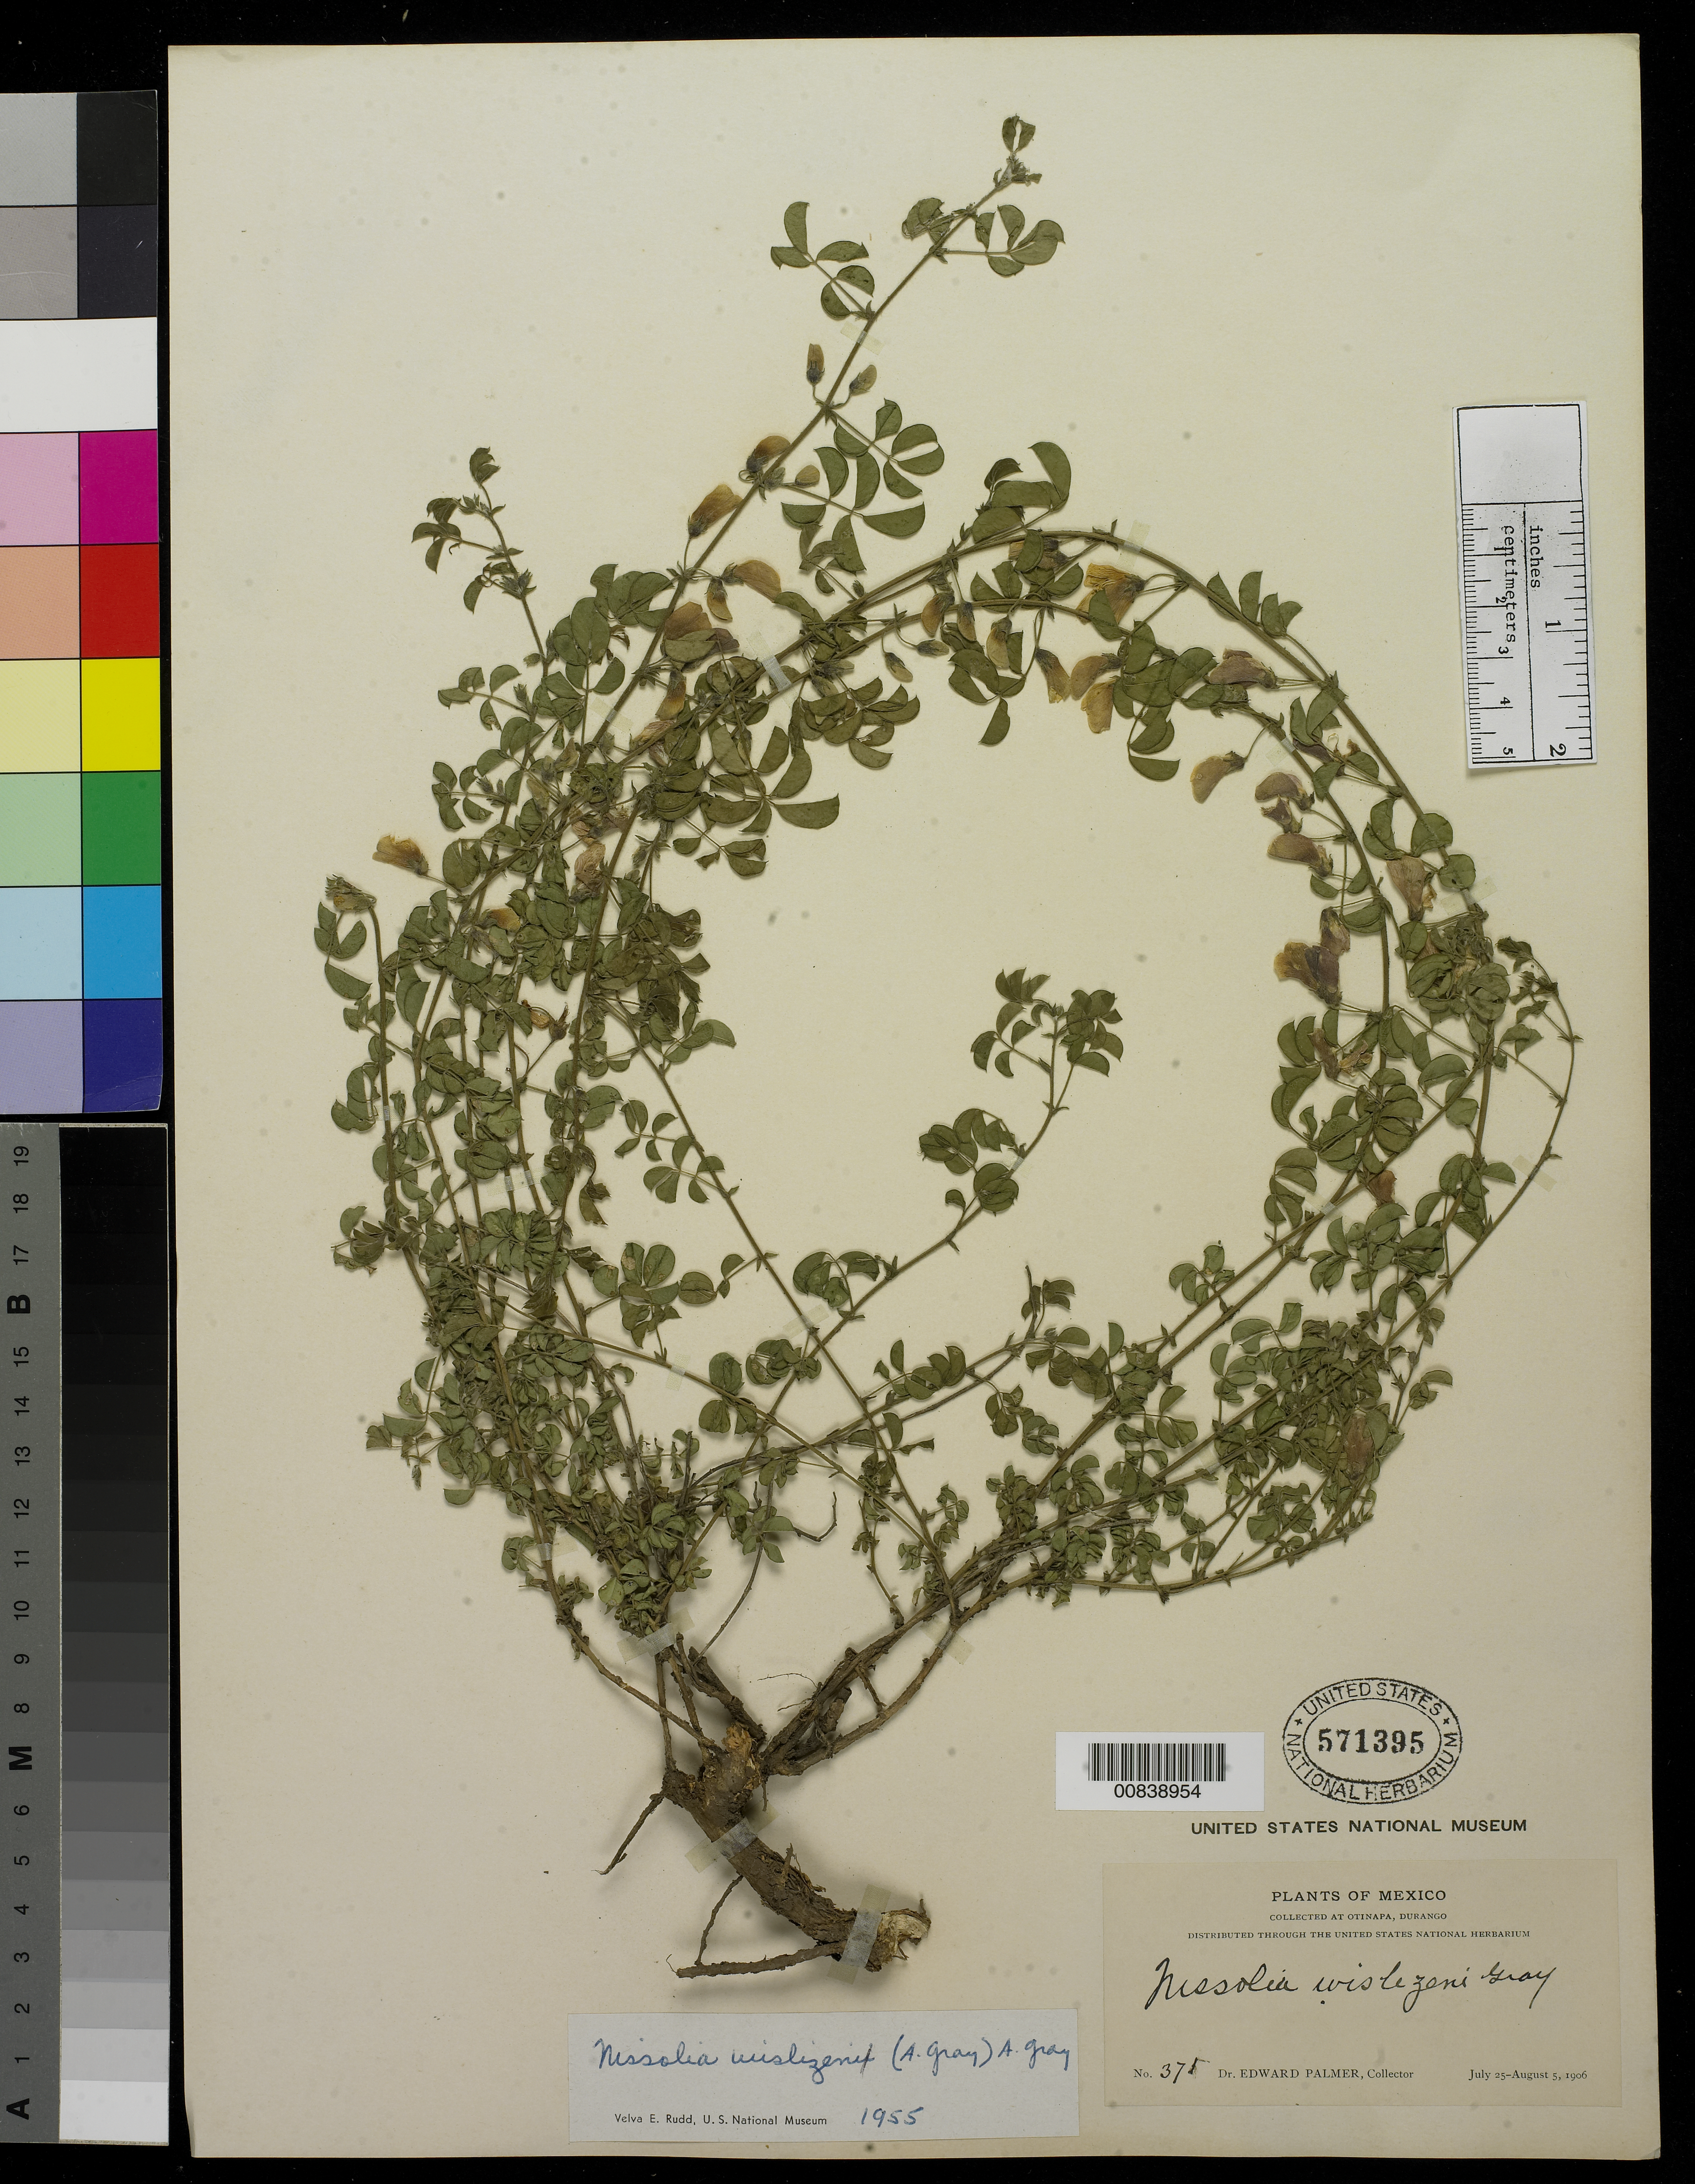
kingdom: Plantae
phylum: Tracheophyta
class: Magnoliopsida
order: Fabales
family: Fabaceae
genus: Nissolia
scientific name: Nissolia wislizeni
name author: A. Gray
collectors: E. Palmer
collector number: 371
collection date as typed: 25 Jul 1906 to 05 Aug 1906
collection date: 1906-07-25/1906-08-05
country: Mexico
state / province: Durango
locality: Otinapa, Durango.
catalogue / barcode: US 571395